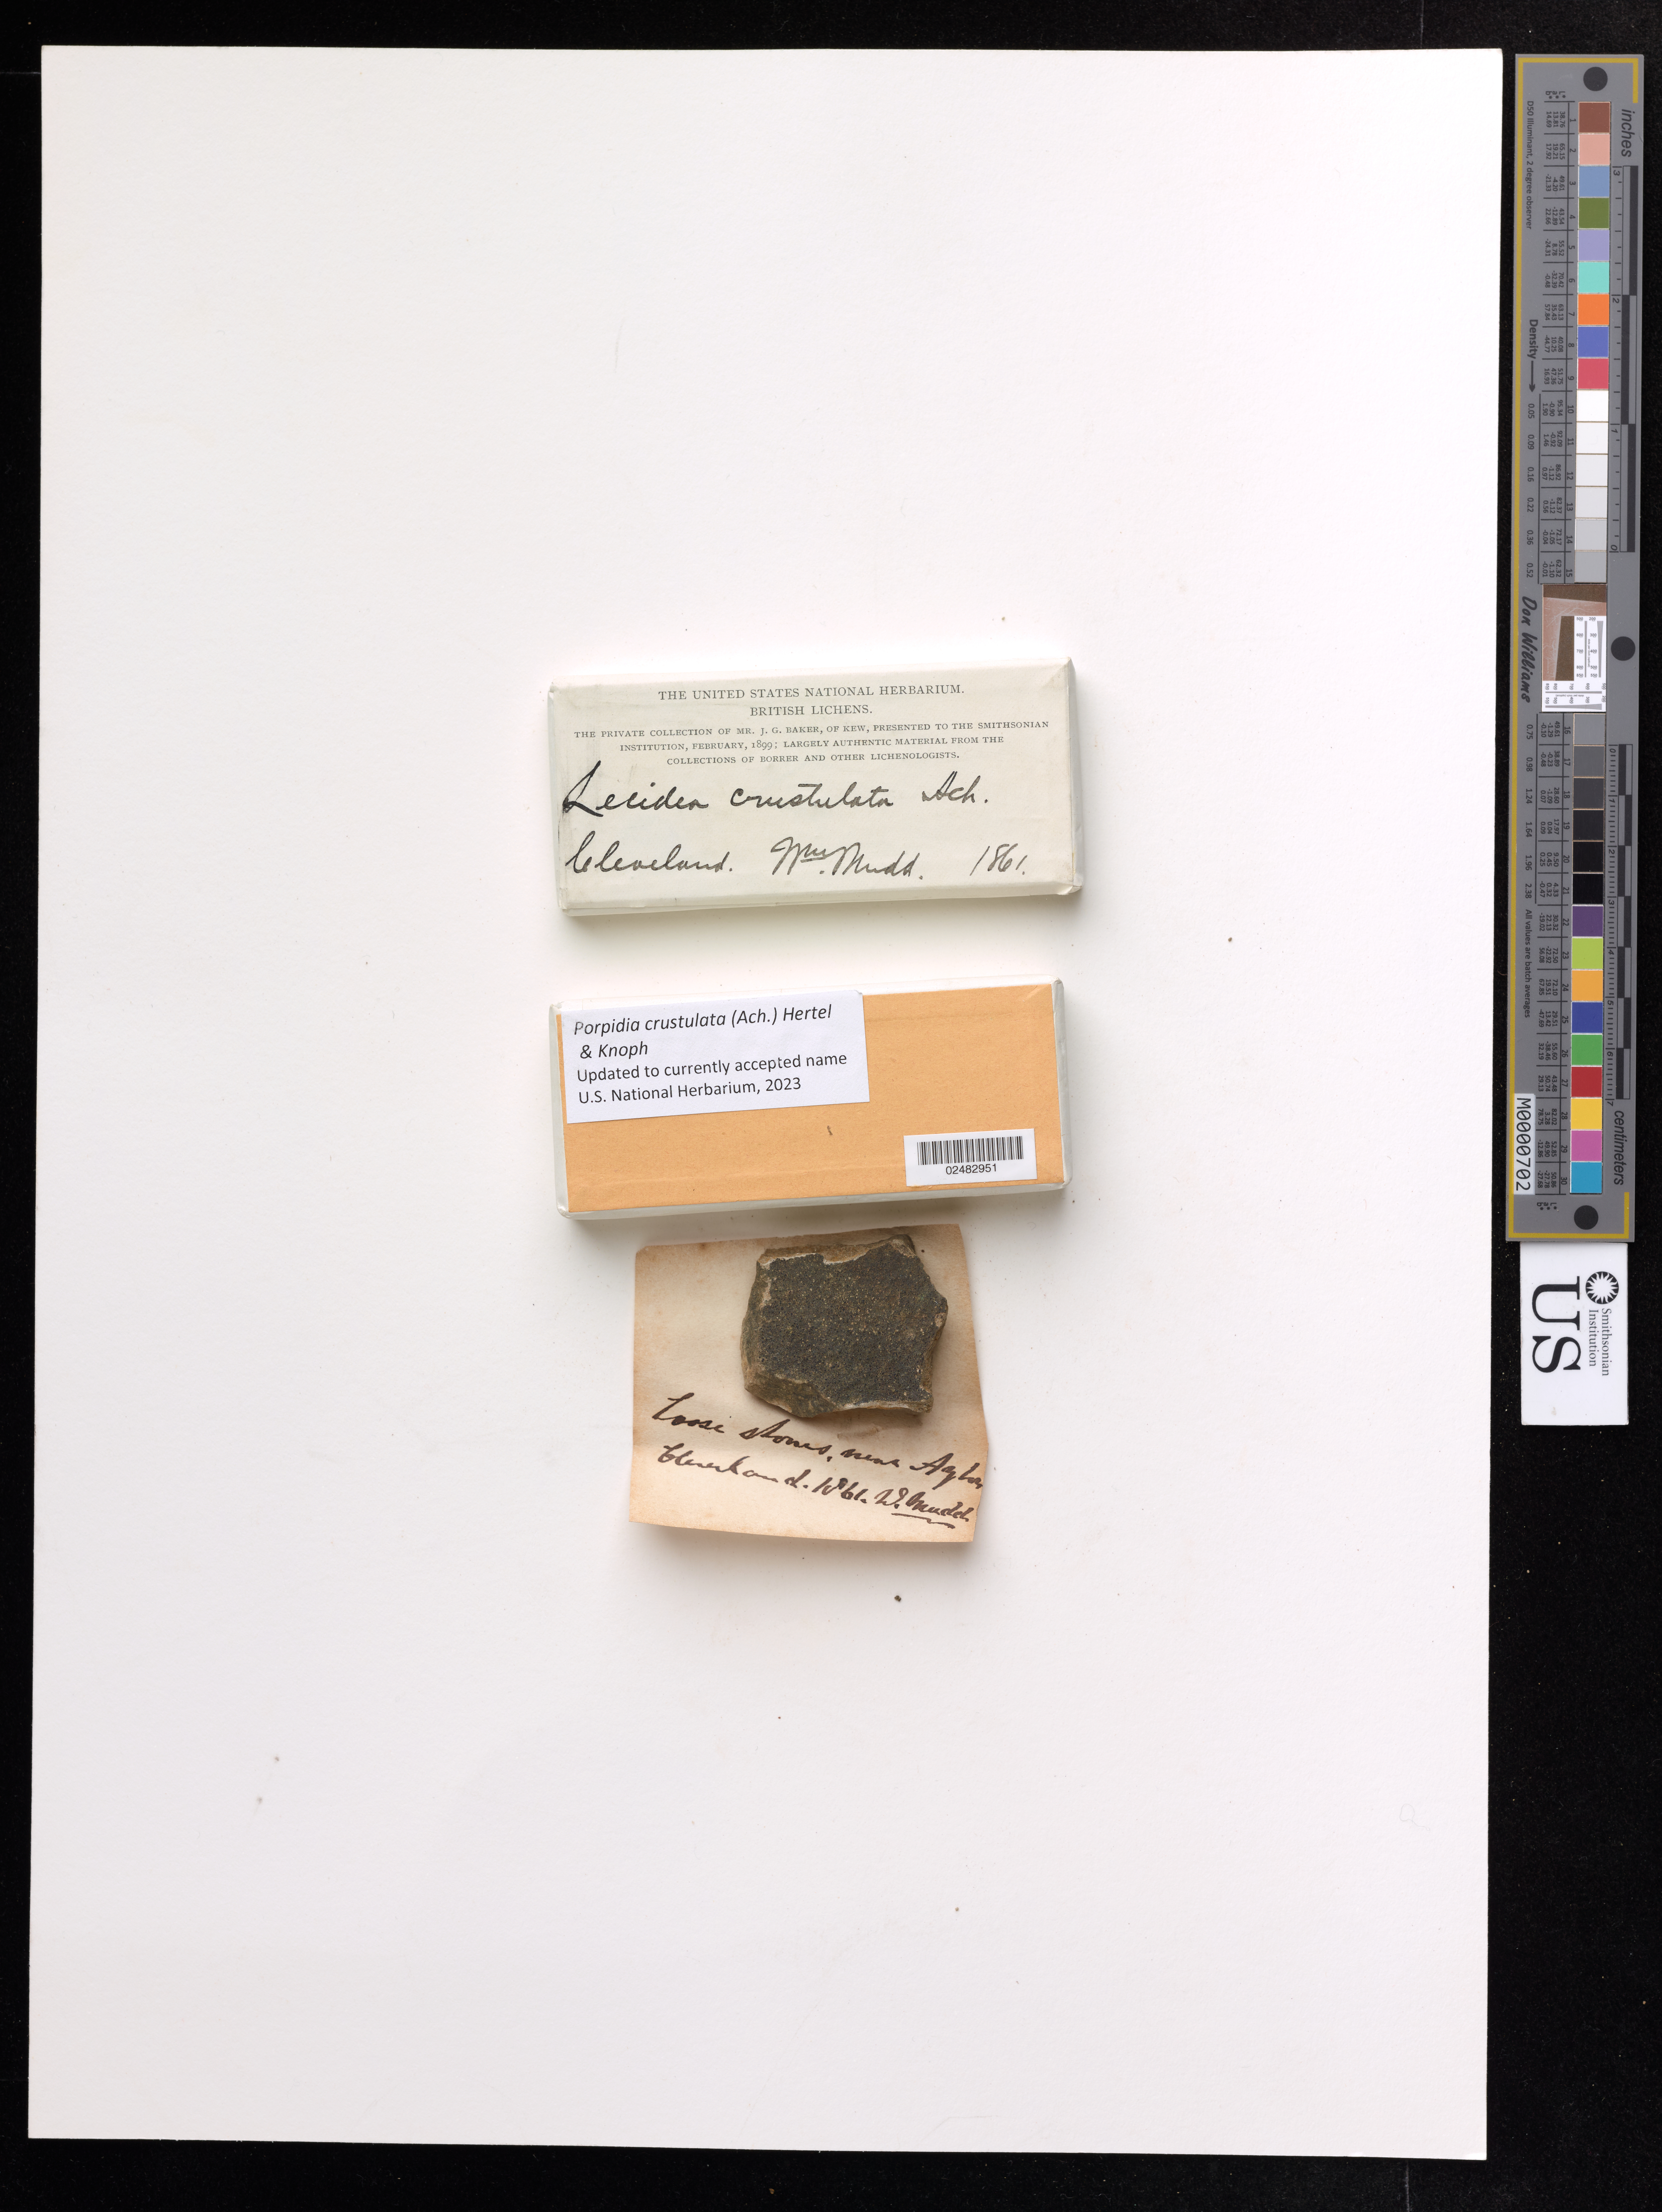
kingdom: Fungi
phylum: Ascomycota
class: Lecanoromycetes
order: Lecideales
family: Lecideaceae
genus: Porpidia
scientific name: Porpidia crustulata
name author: (Ach.) Hertel & Knoph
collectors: W. Mudd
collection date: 1861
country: United Kingdom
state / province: England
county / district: Redcar and Cleveland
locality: Cleveland